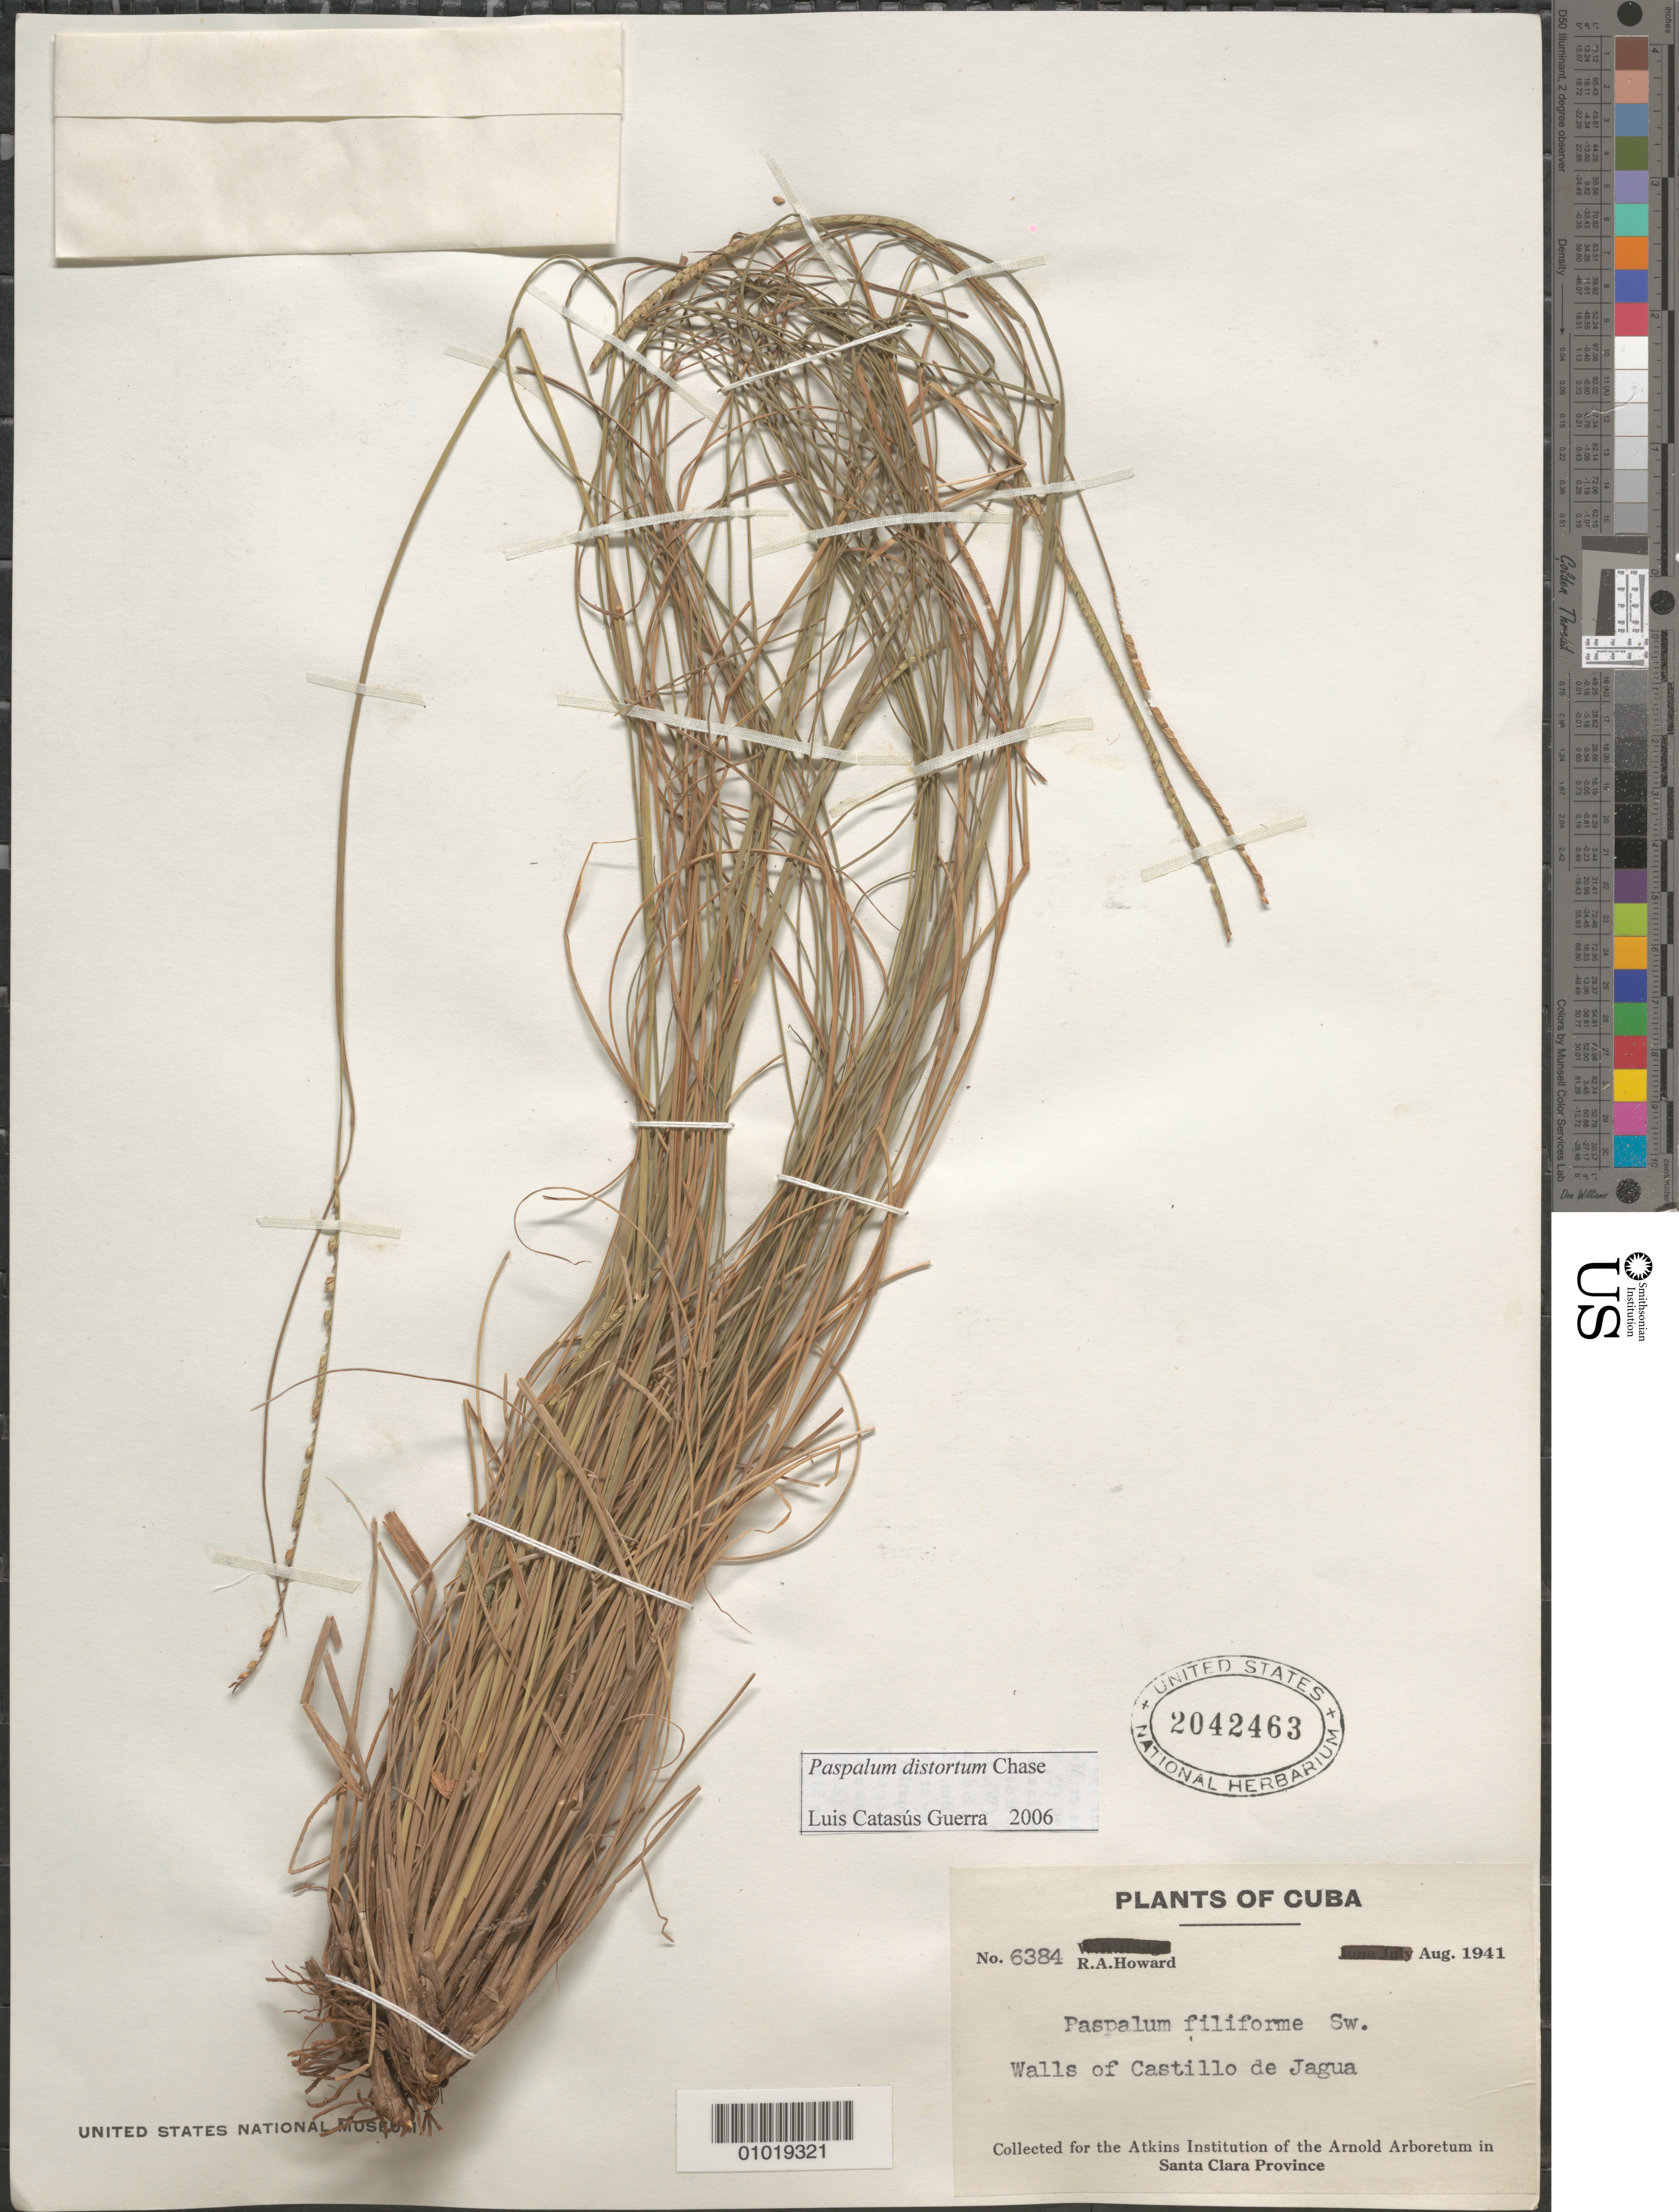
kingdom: Plantae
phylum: Tracheophyta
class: Liliopsida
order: Poales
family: Poaceae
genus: Paspalum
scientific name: Paspalum distortum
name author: Chase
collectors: R. A. Howard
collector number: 6384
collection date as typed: Aug 1941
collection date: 1941-08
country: Cuba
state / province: Cienfuegos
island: Cuba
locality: Walls of Castillo de Jagua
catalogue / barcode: US 2042463